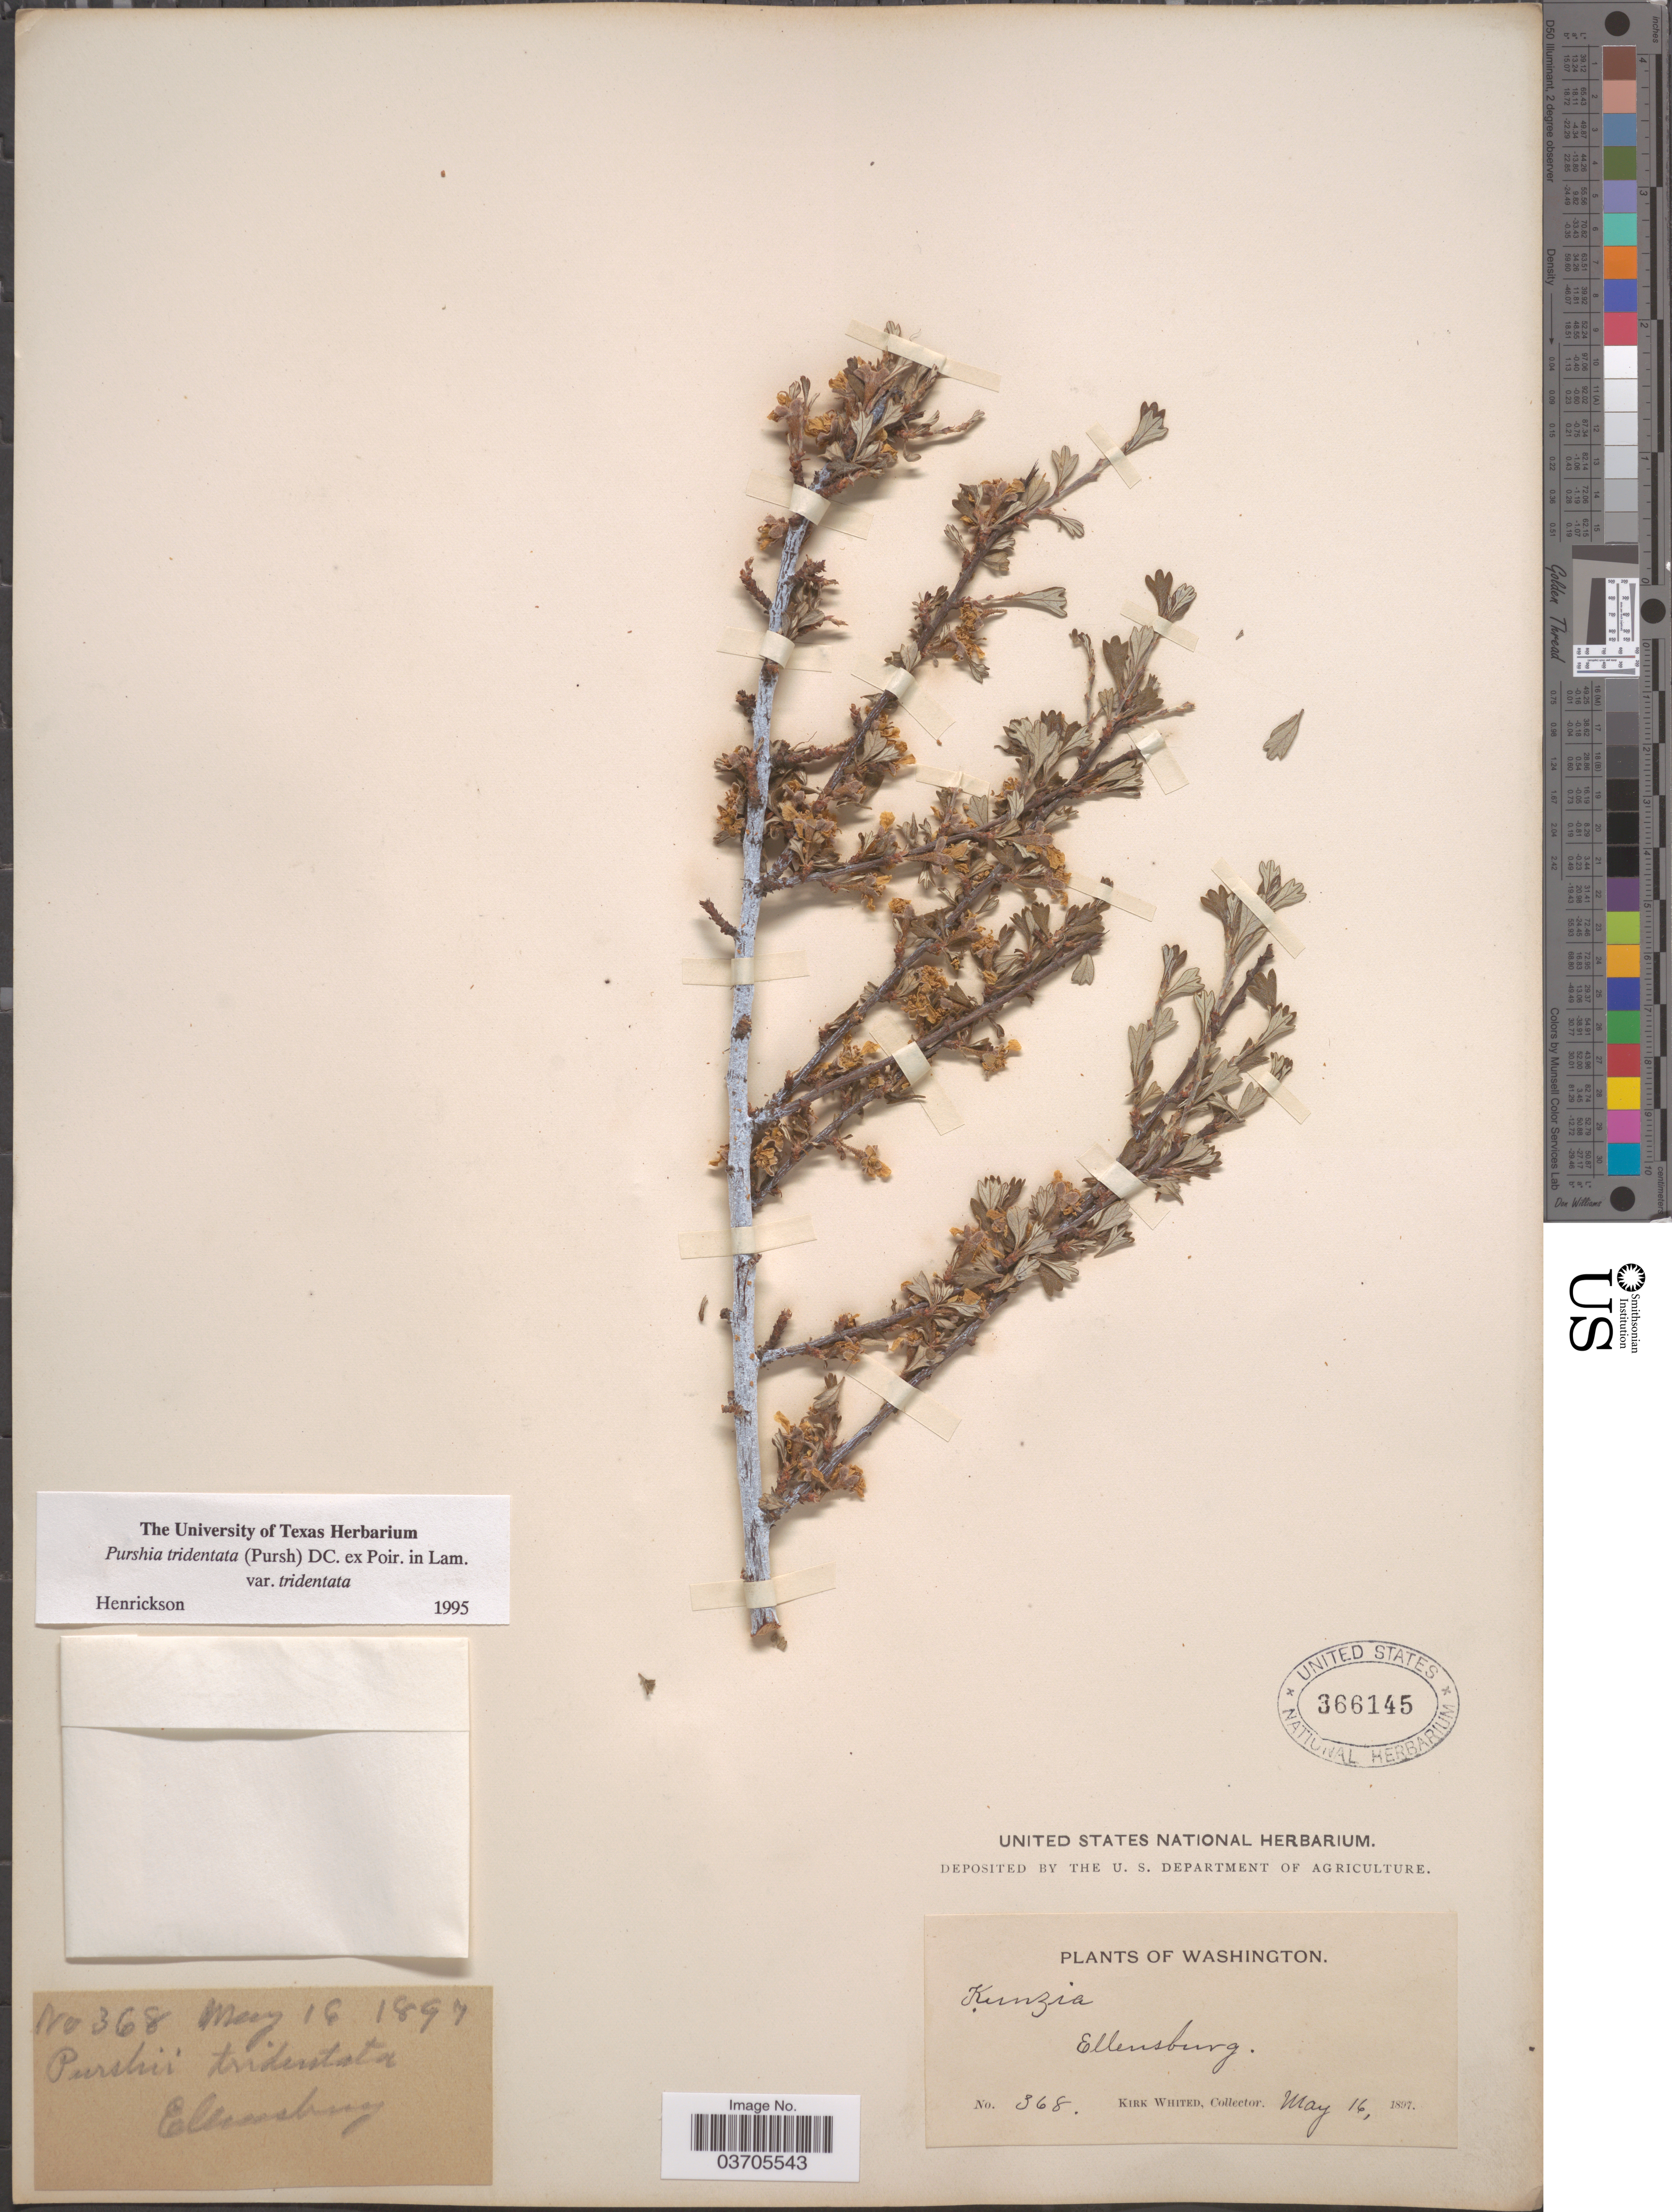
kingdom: Plantae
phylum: Tracheophyta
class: Magnoliopsida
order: Rosales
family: Rosaceae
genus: Purshia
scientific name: Purshia tridentata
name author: (Pursh) DC.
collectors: K. Whited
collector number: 368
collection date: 1897-05-16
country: United States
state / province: Washington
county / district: Kittitas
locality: Ellensburg.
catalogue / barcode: US 366145